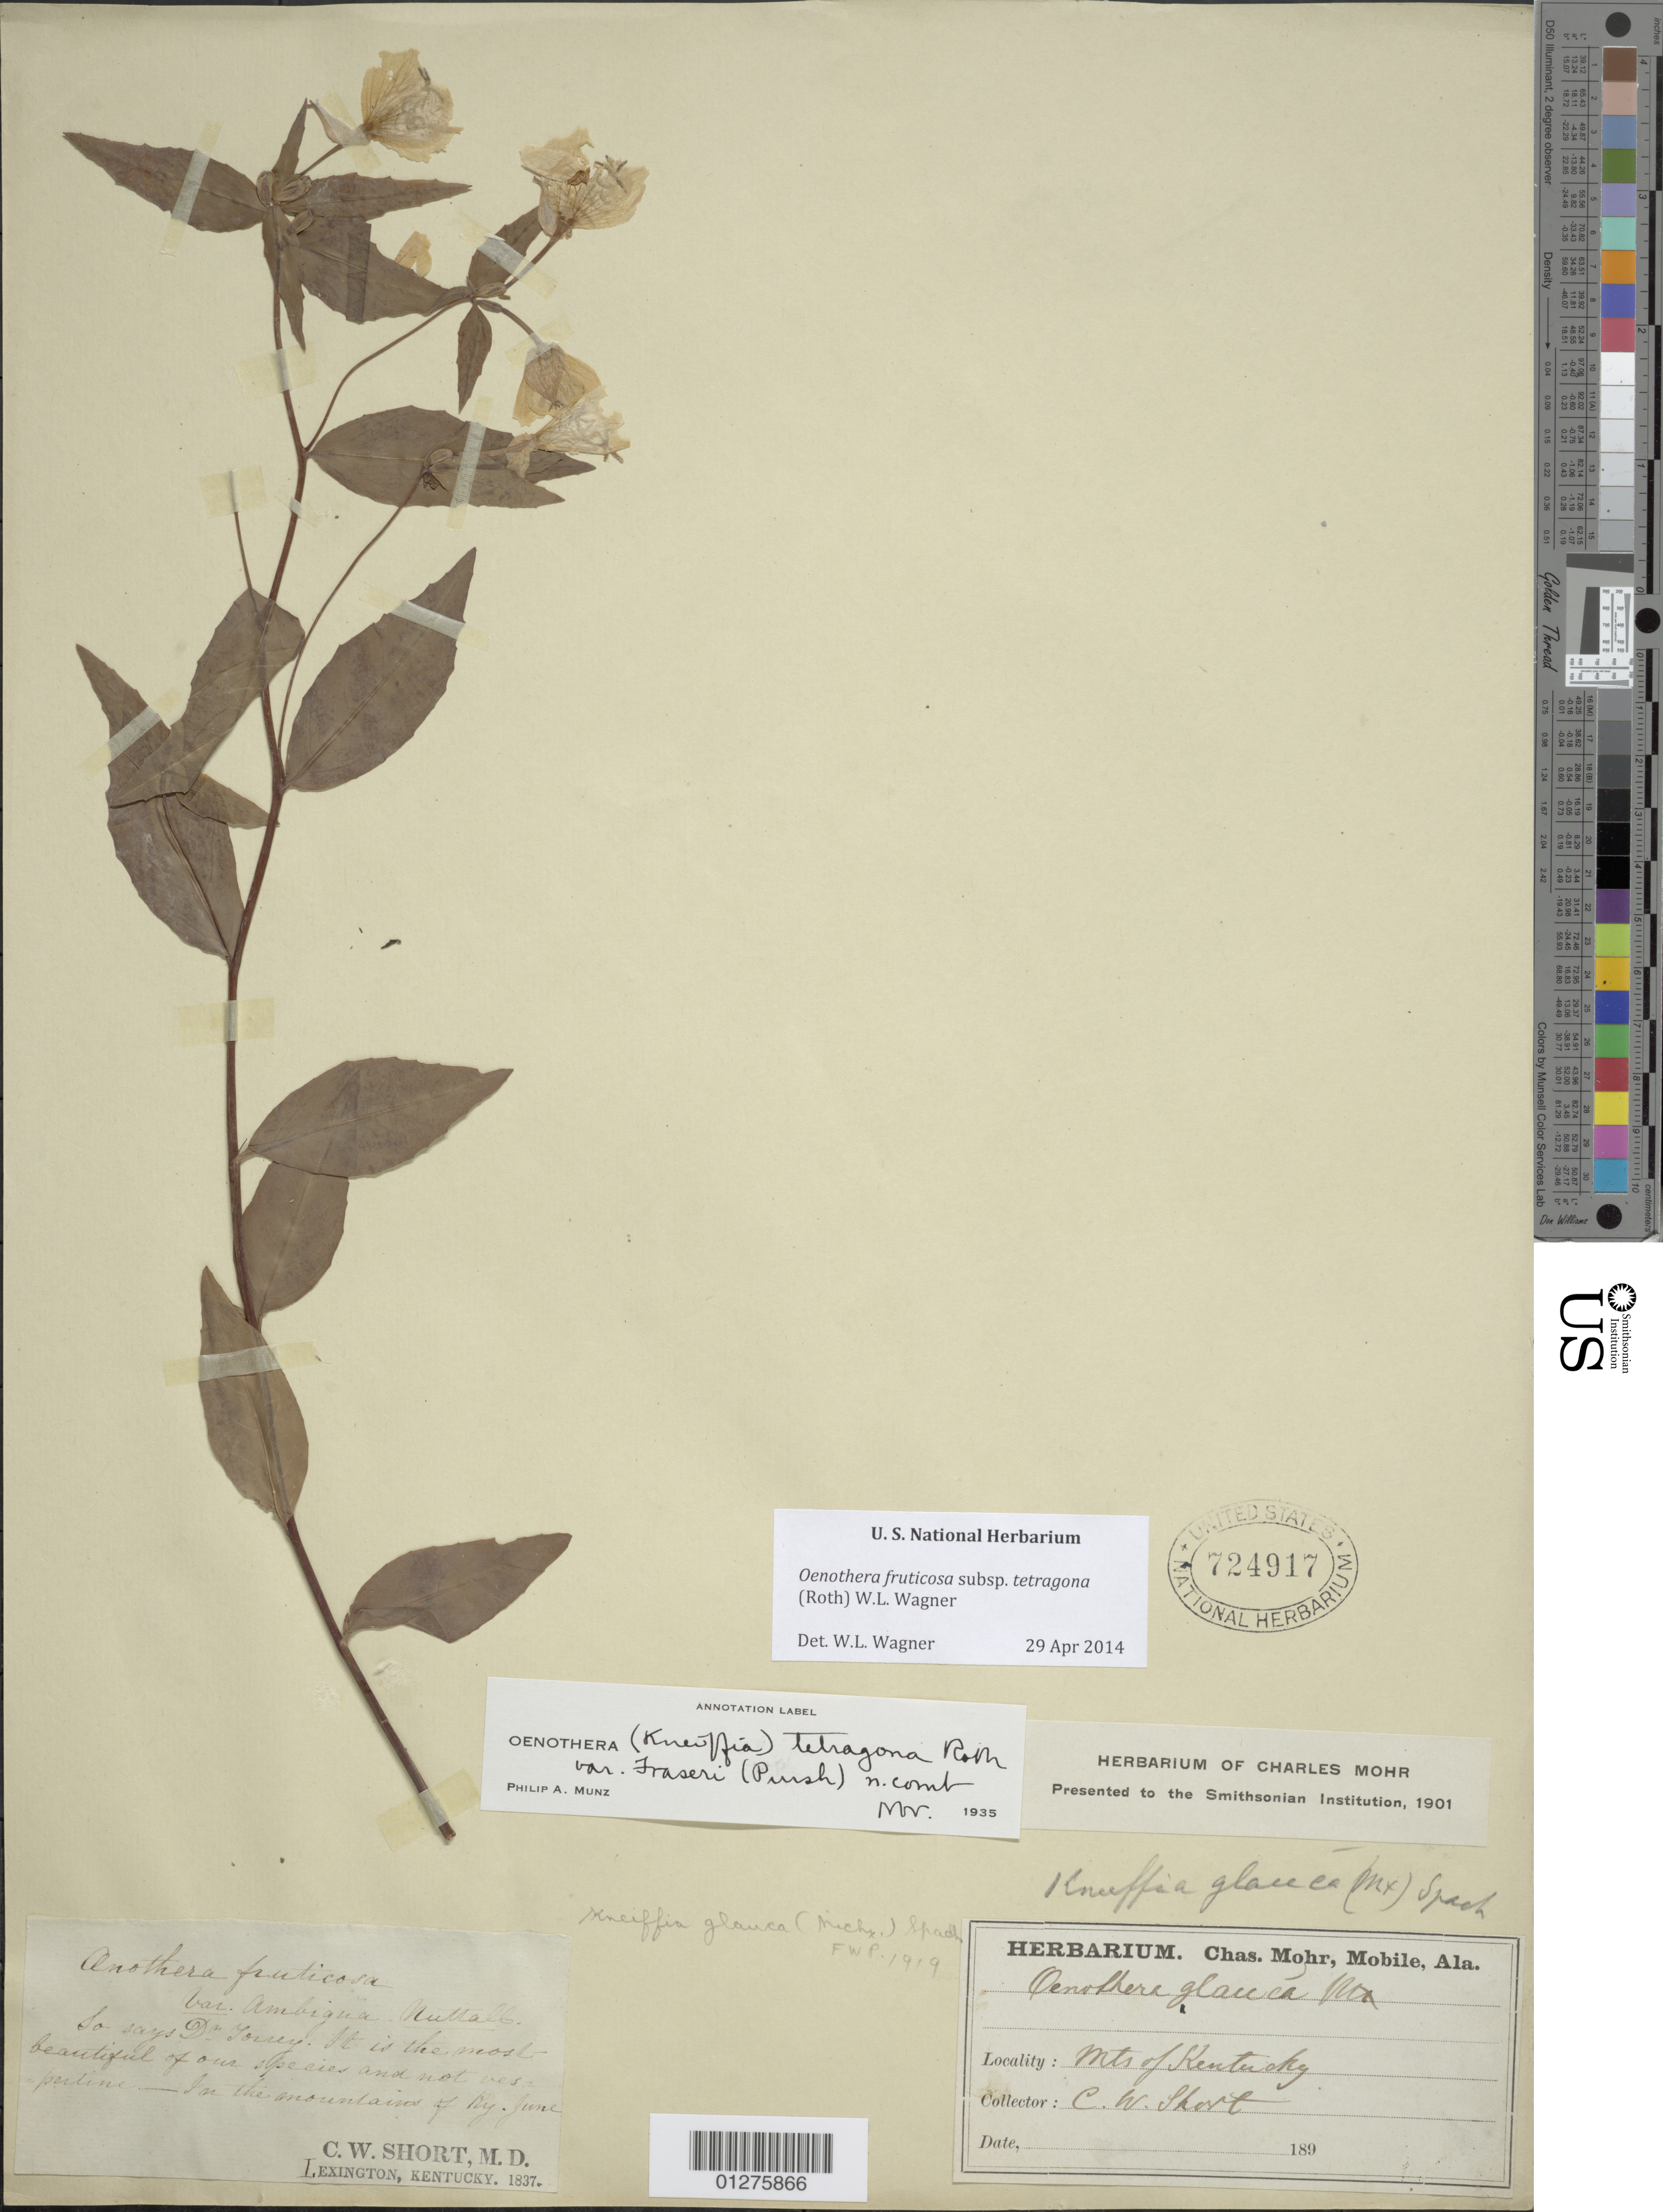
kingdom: Plantae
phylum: Tracheophyta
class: Magnoliopsida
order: Myrtales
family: Onagraceae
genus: Oenothera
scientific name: Oenothera fruticosa subsp. tetragona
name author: (Roth) W.L. Wagner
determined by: Wagner, W. L., (BOT), Smithsonian Institution - National Museum of Natural History (UNITED STATES)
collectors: C. W. Short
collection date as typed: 1837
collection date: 1837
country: United States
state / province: Kentucky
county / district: Fayette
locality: Lexington.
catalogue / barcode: US 724917